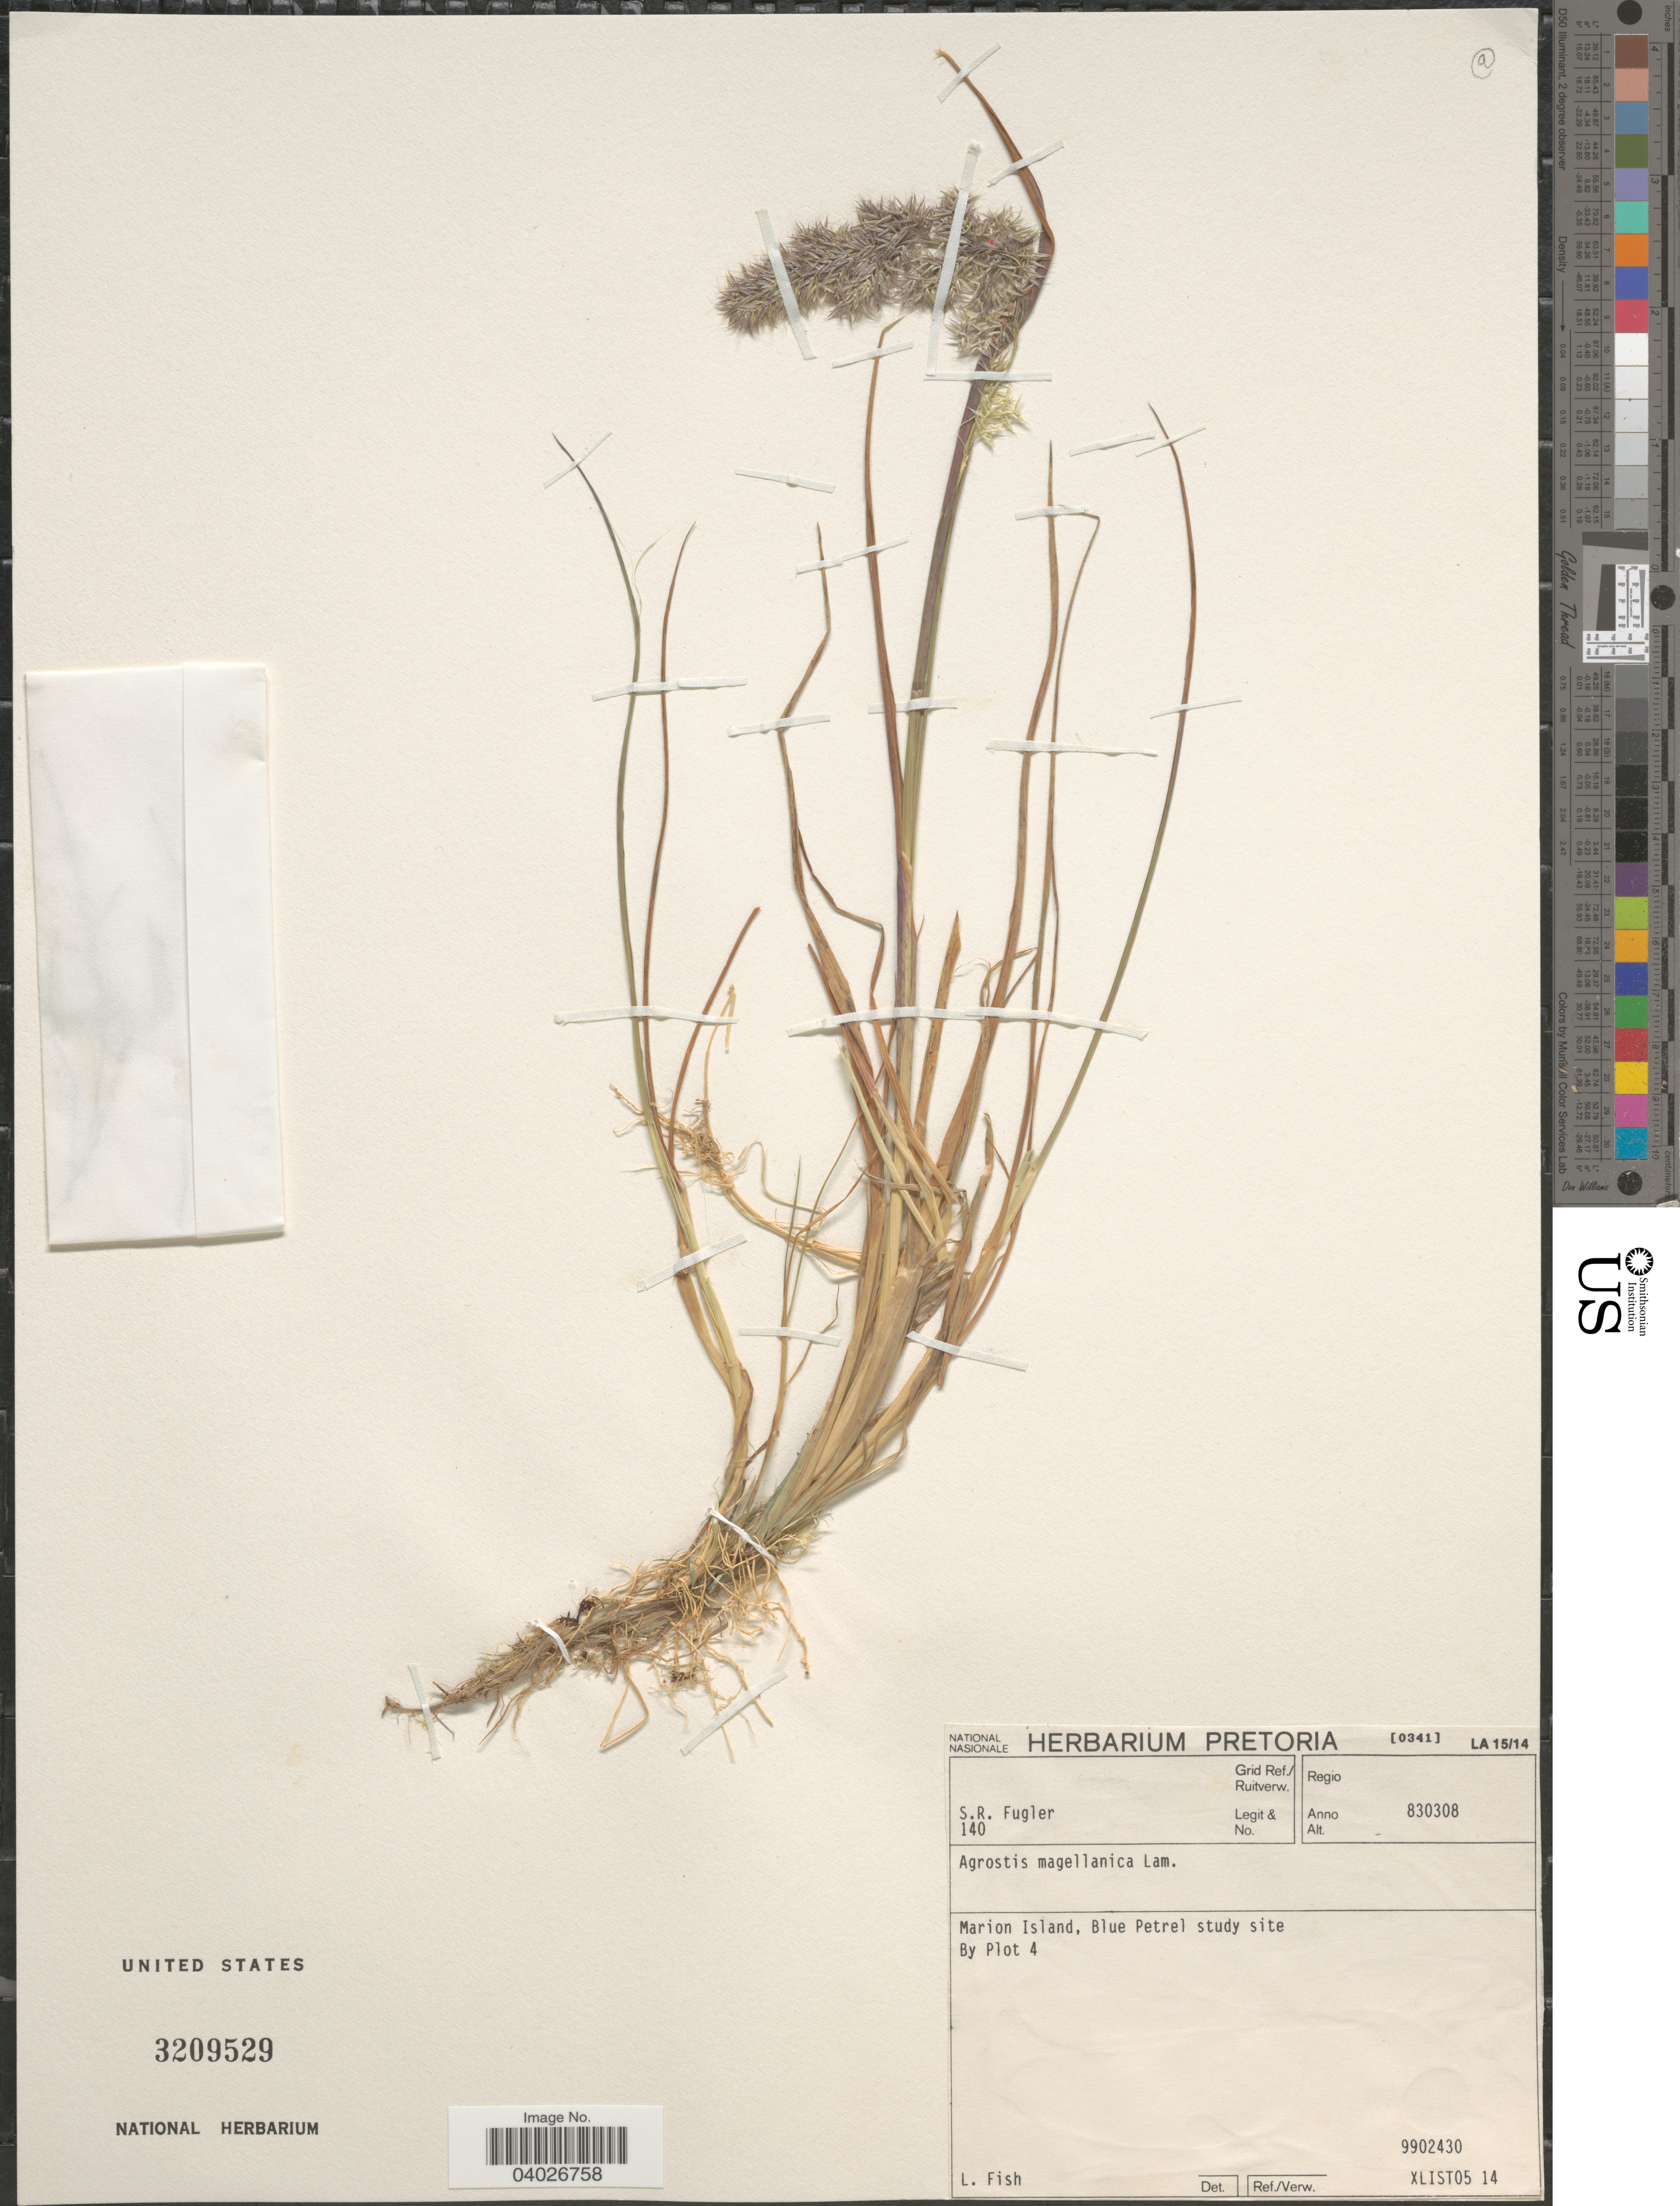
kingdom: Plantae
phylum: Tracheophyta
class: Liliopsida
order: Poales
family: Poaceae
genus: Agrostis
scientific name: Agrostis magellanica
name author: Lam.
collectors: S. Fugler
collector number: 140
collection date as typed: Transcribed d/m/y: 8/3/83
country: South Africa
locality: Marion Island, Blue Petrel study site. By Plot 4.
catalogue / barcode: US 3209529